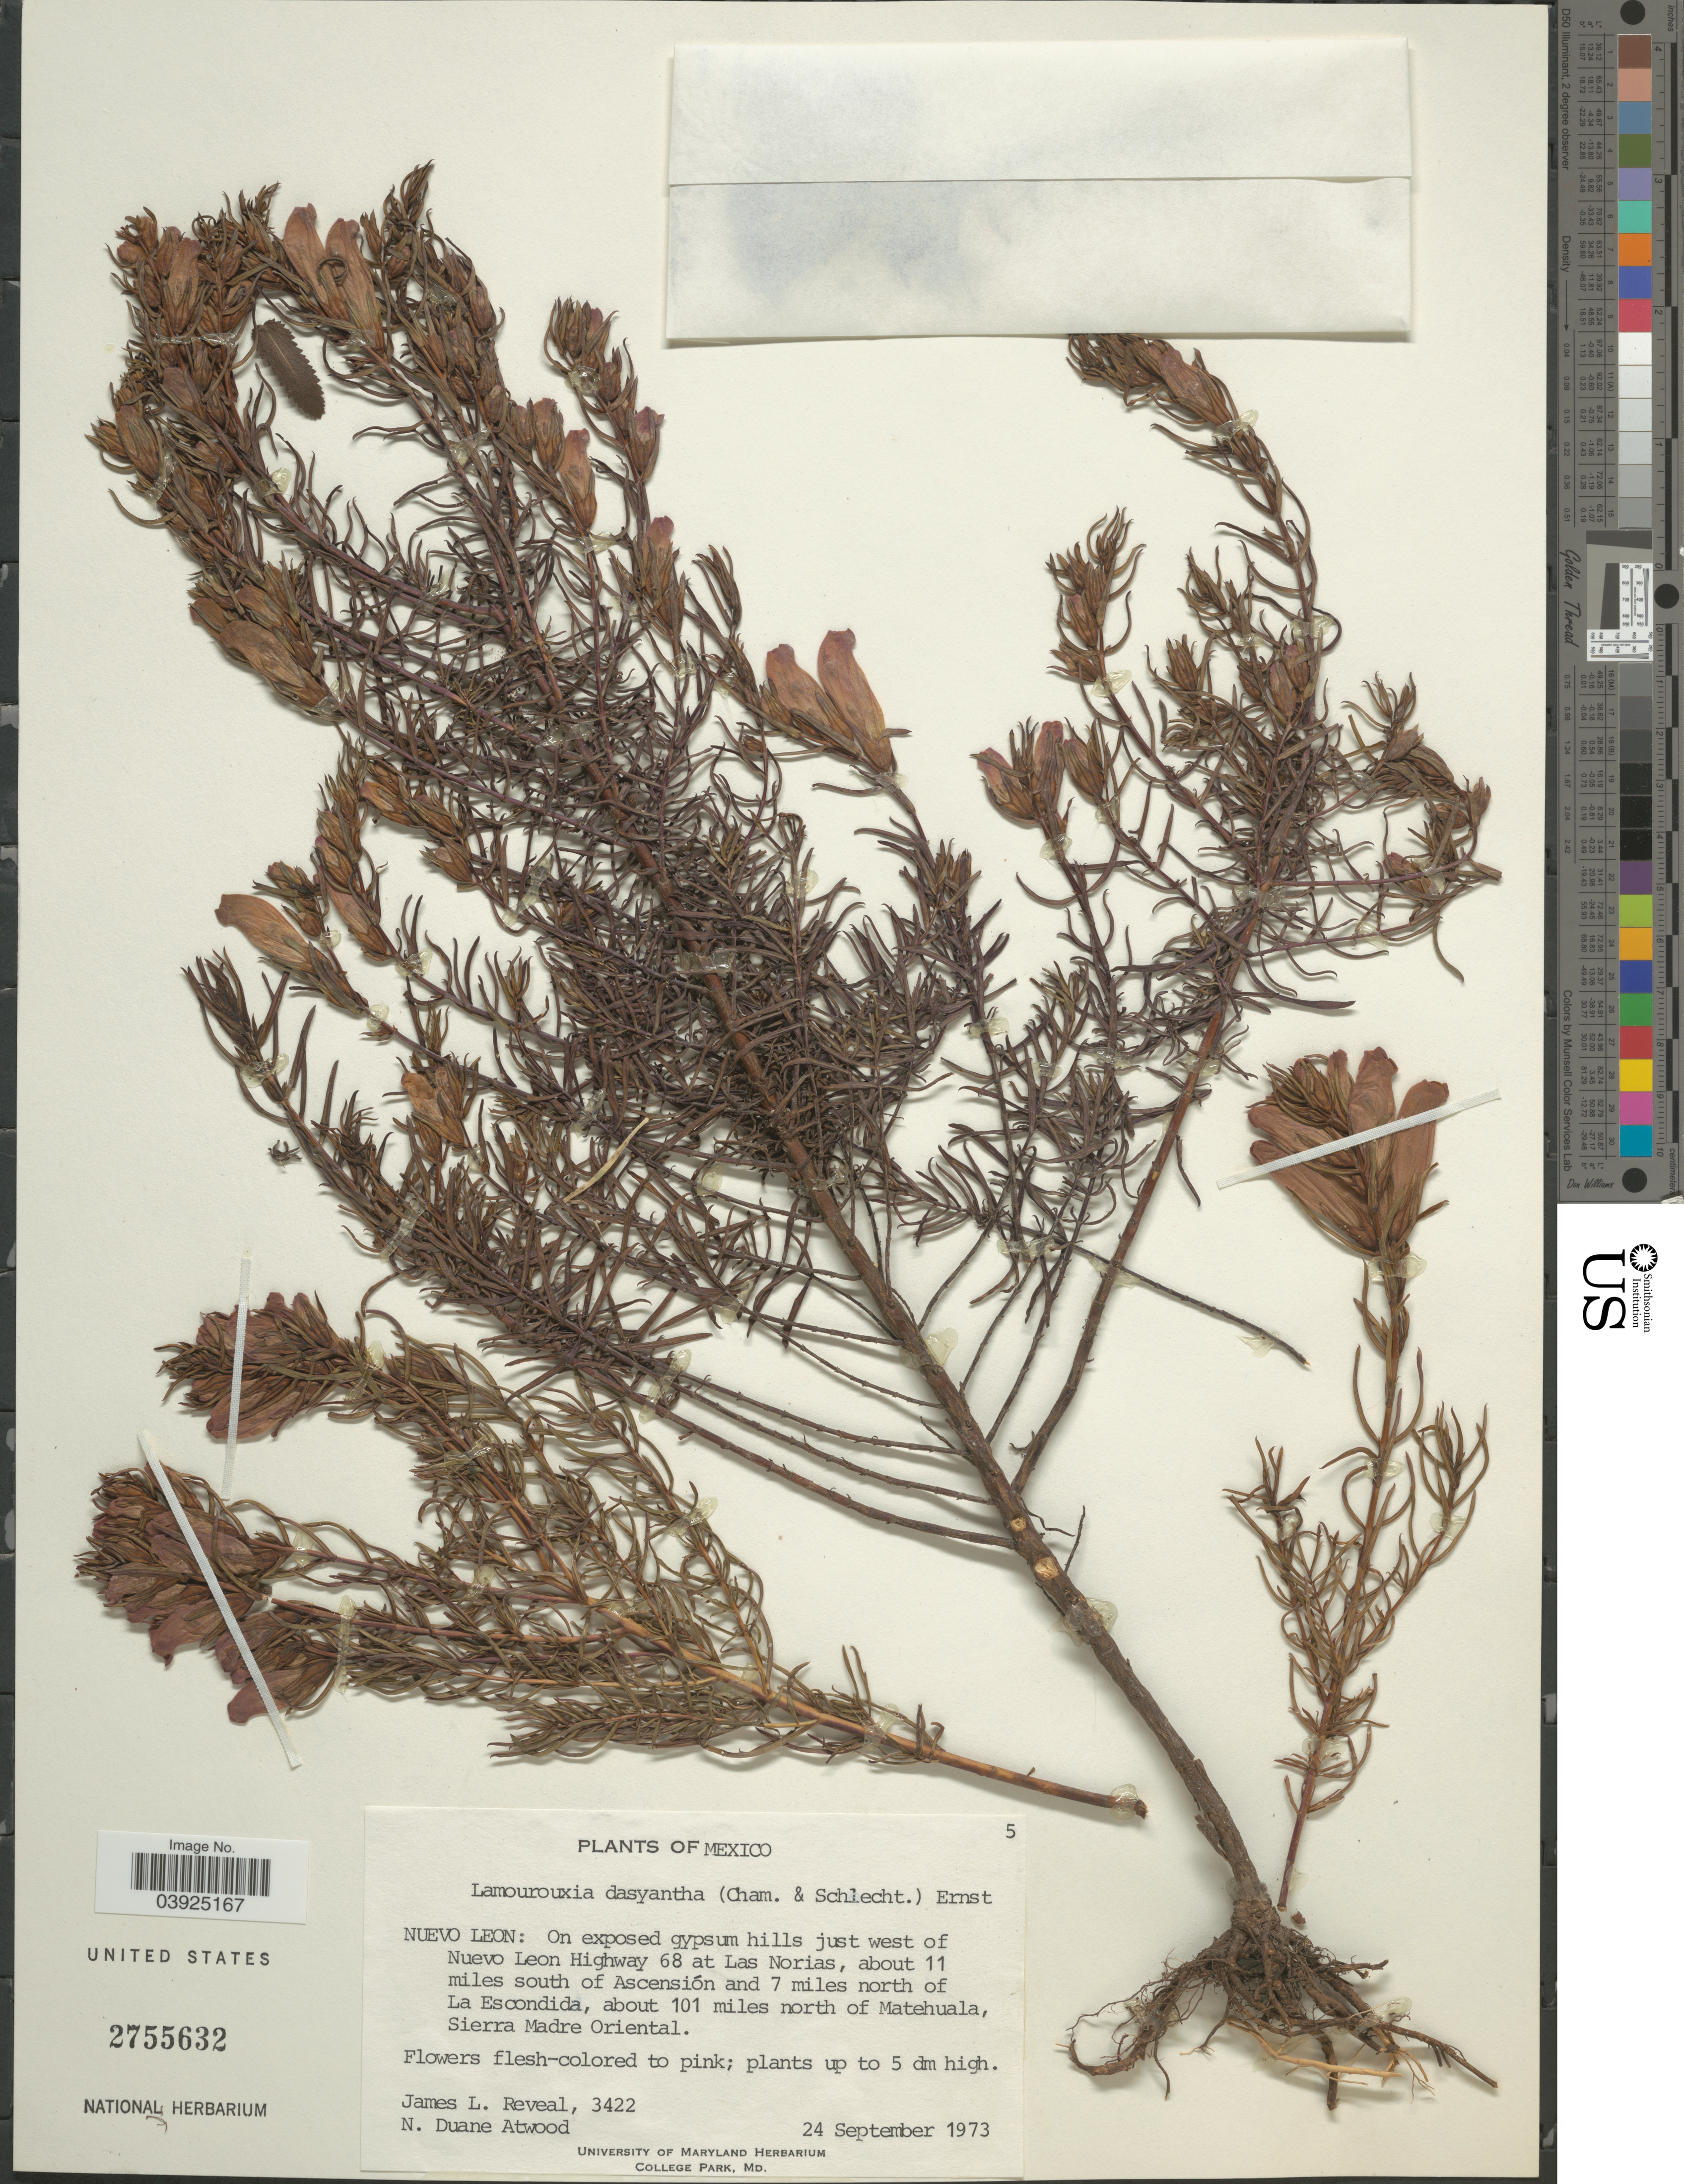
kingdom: Plantae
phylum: Tracheophyta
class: Magnoliopsida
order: Lamiales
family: Orobanchaceae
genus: Lamourouxia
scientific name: Lamourouxia linearis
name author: Benth.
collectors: J. L. Reveal & N. Atwood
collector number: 3422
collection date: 1973-09-24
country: Mexico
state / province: Nuevo León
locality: On exposed gypsum hills just west of Nuevo Leon Highway 68 at Las Norias, about 11 miles south of Ascensión and 7 miles north of La Escondida, about 101 miles north of Matehuala, Sierra Madre Oriental.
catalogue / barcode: US 2755632